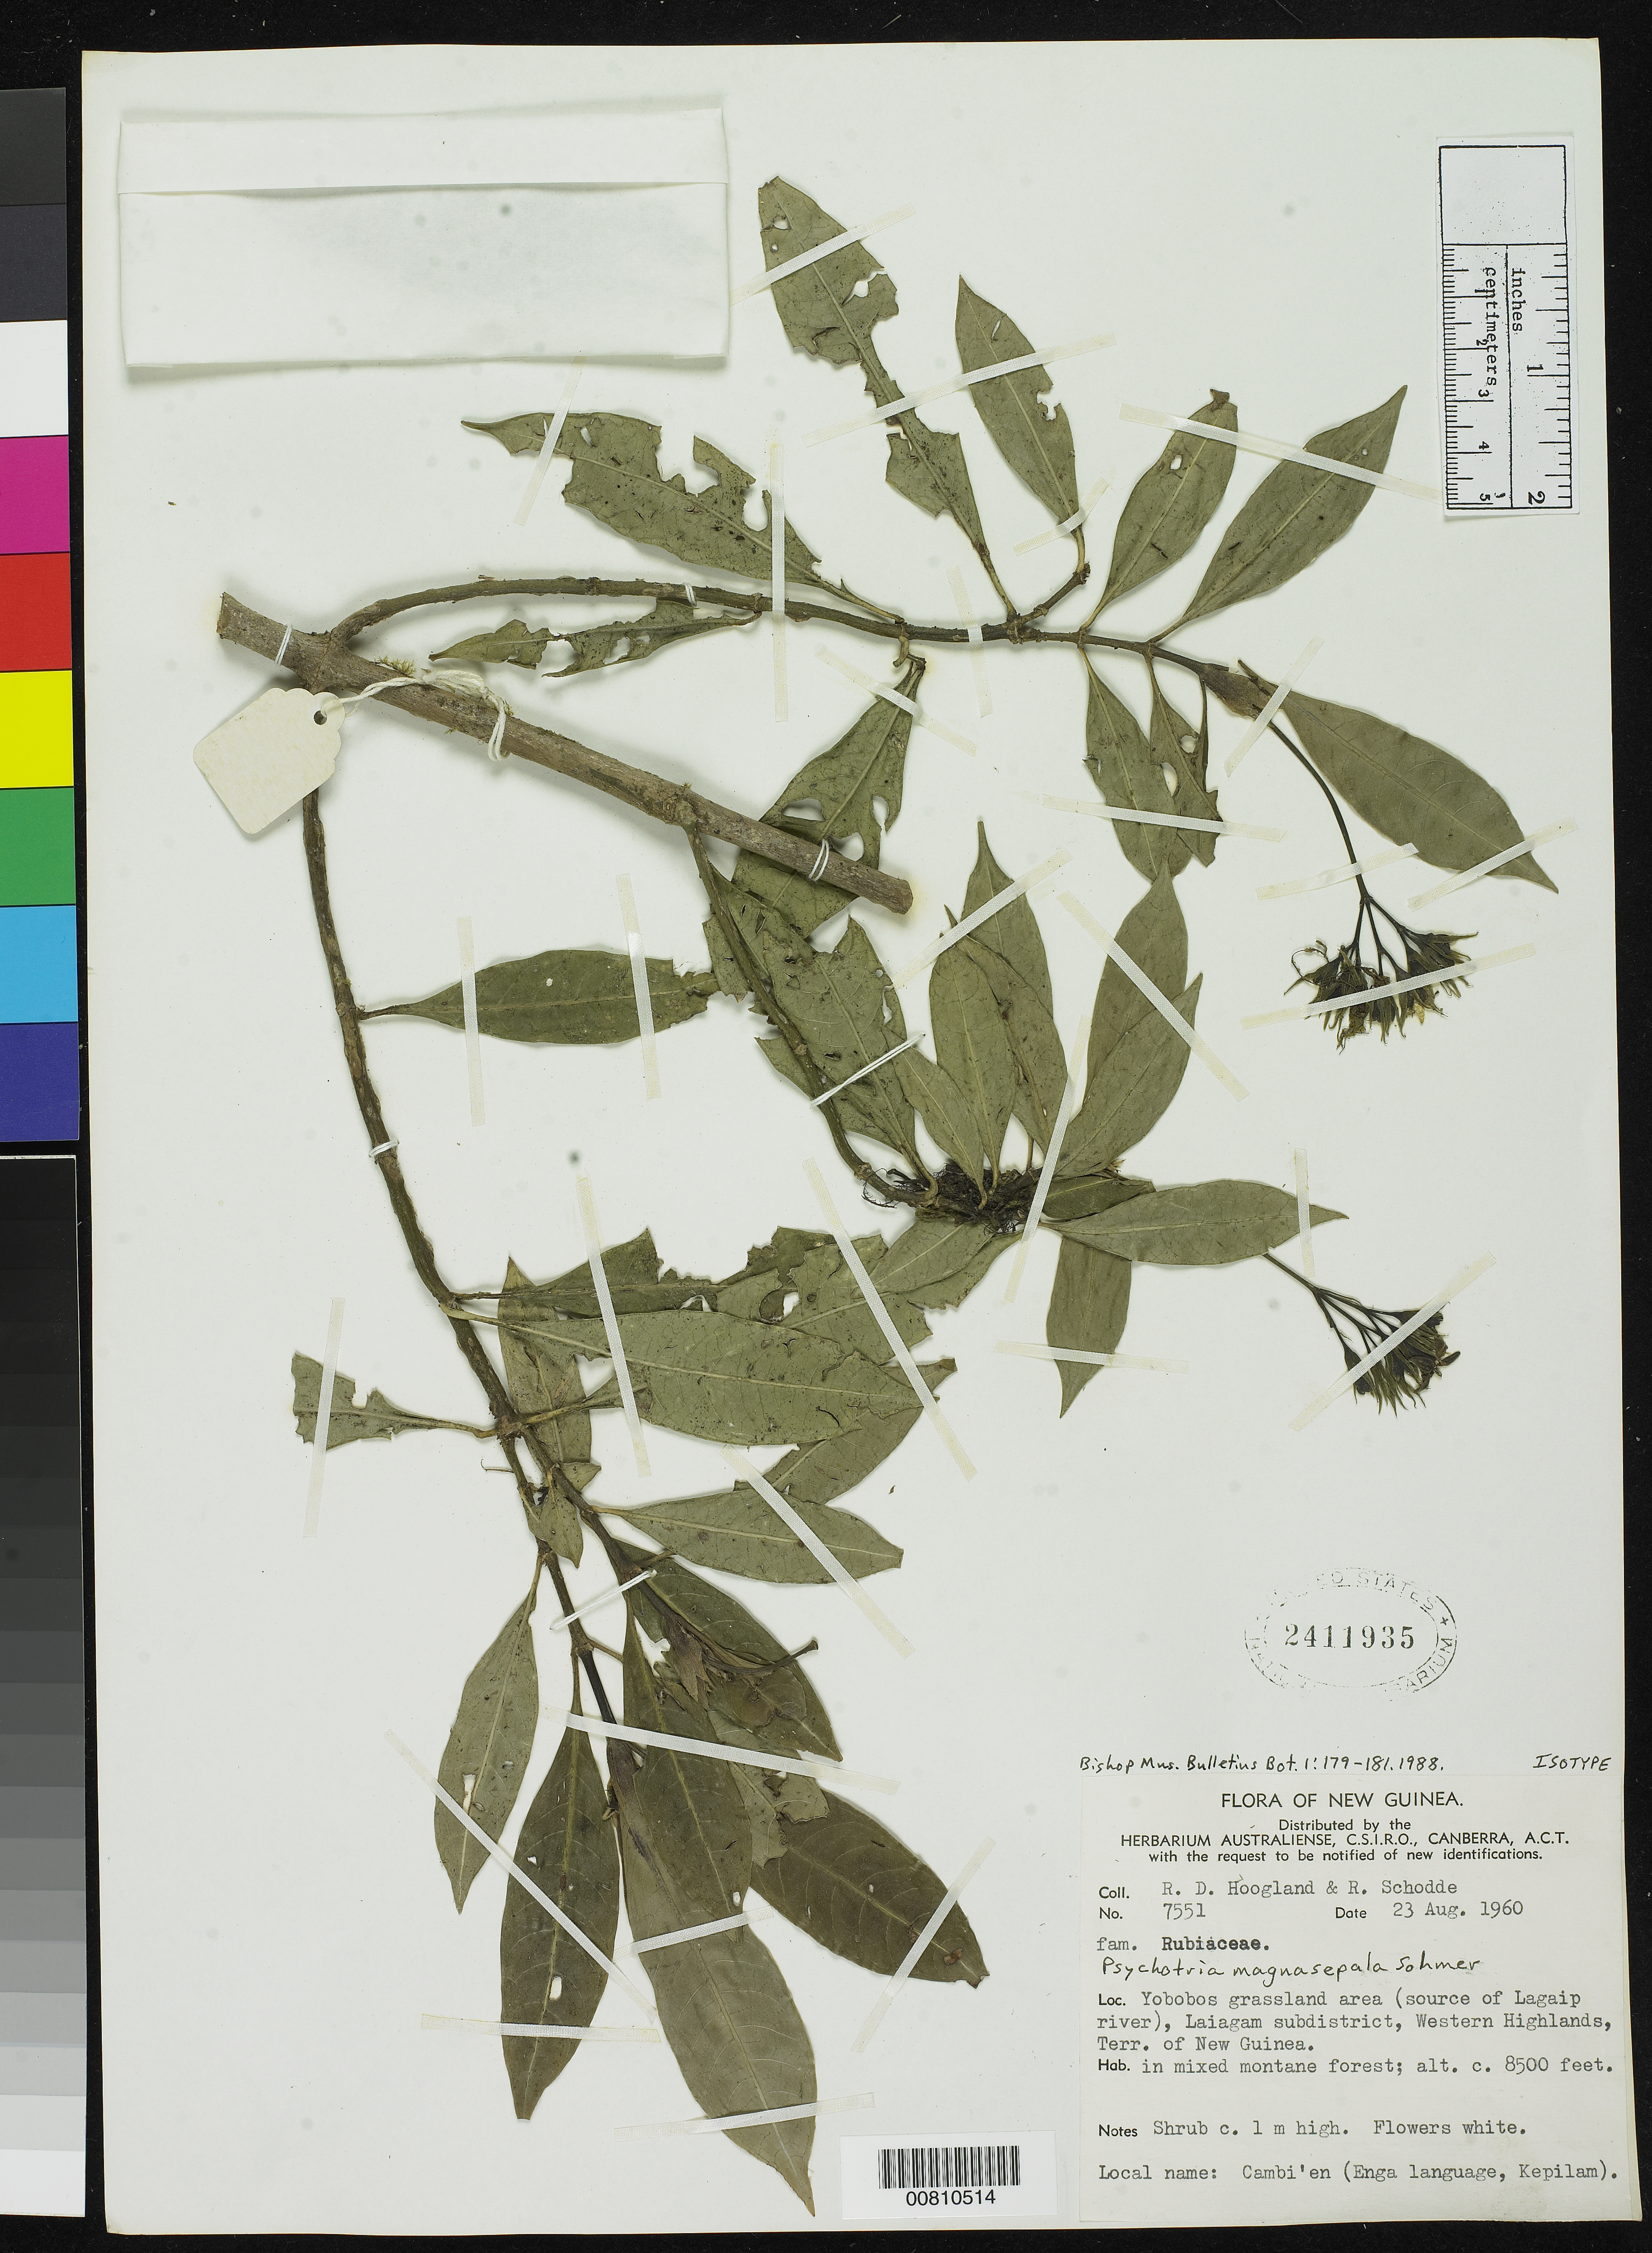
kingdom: Plantae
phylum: Tracheophyta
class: Magnoliopsida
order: Gentianales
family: Rubiaceae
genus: Psychotria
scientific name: Psychotria magnasepala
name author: Sohmer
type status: Isotype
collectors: R. D. Hoogland & R. Schodde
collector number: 7551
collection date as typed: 23 Aug 1960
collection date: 1960-08-23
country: Papua New Guinea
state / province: Enga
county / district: Laiagam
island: New Guinea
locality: Yobobos grassland area (source of Lagaip river), Laiagam subdistrict, Western Highlands, Terr. of New Guinea.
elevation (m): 2591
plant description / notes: Holotype at LAE.; Collection date 28 Aug. 1960 acc. to protologue, but 23 Aug. 1960 on US sheet.; Common name: Local name: Cambi'en (Enga language, Kepilam)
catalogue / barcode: US 2411935